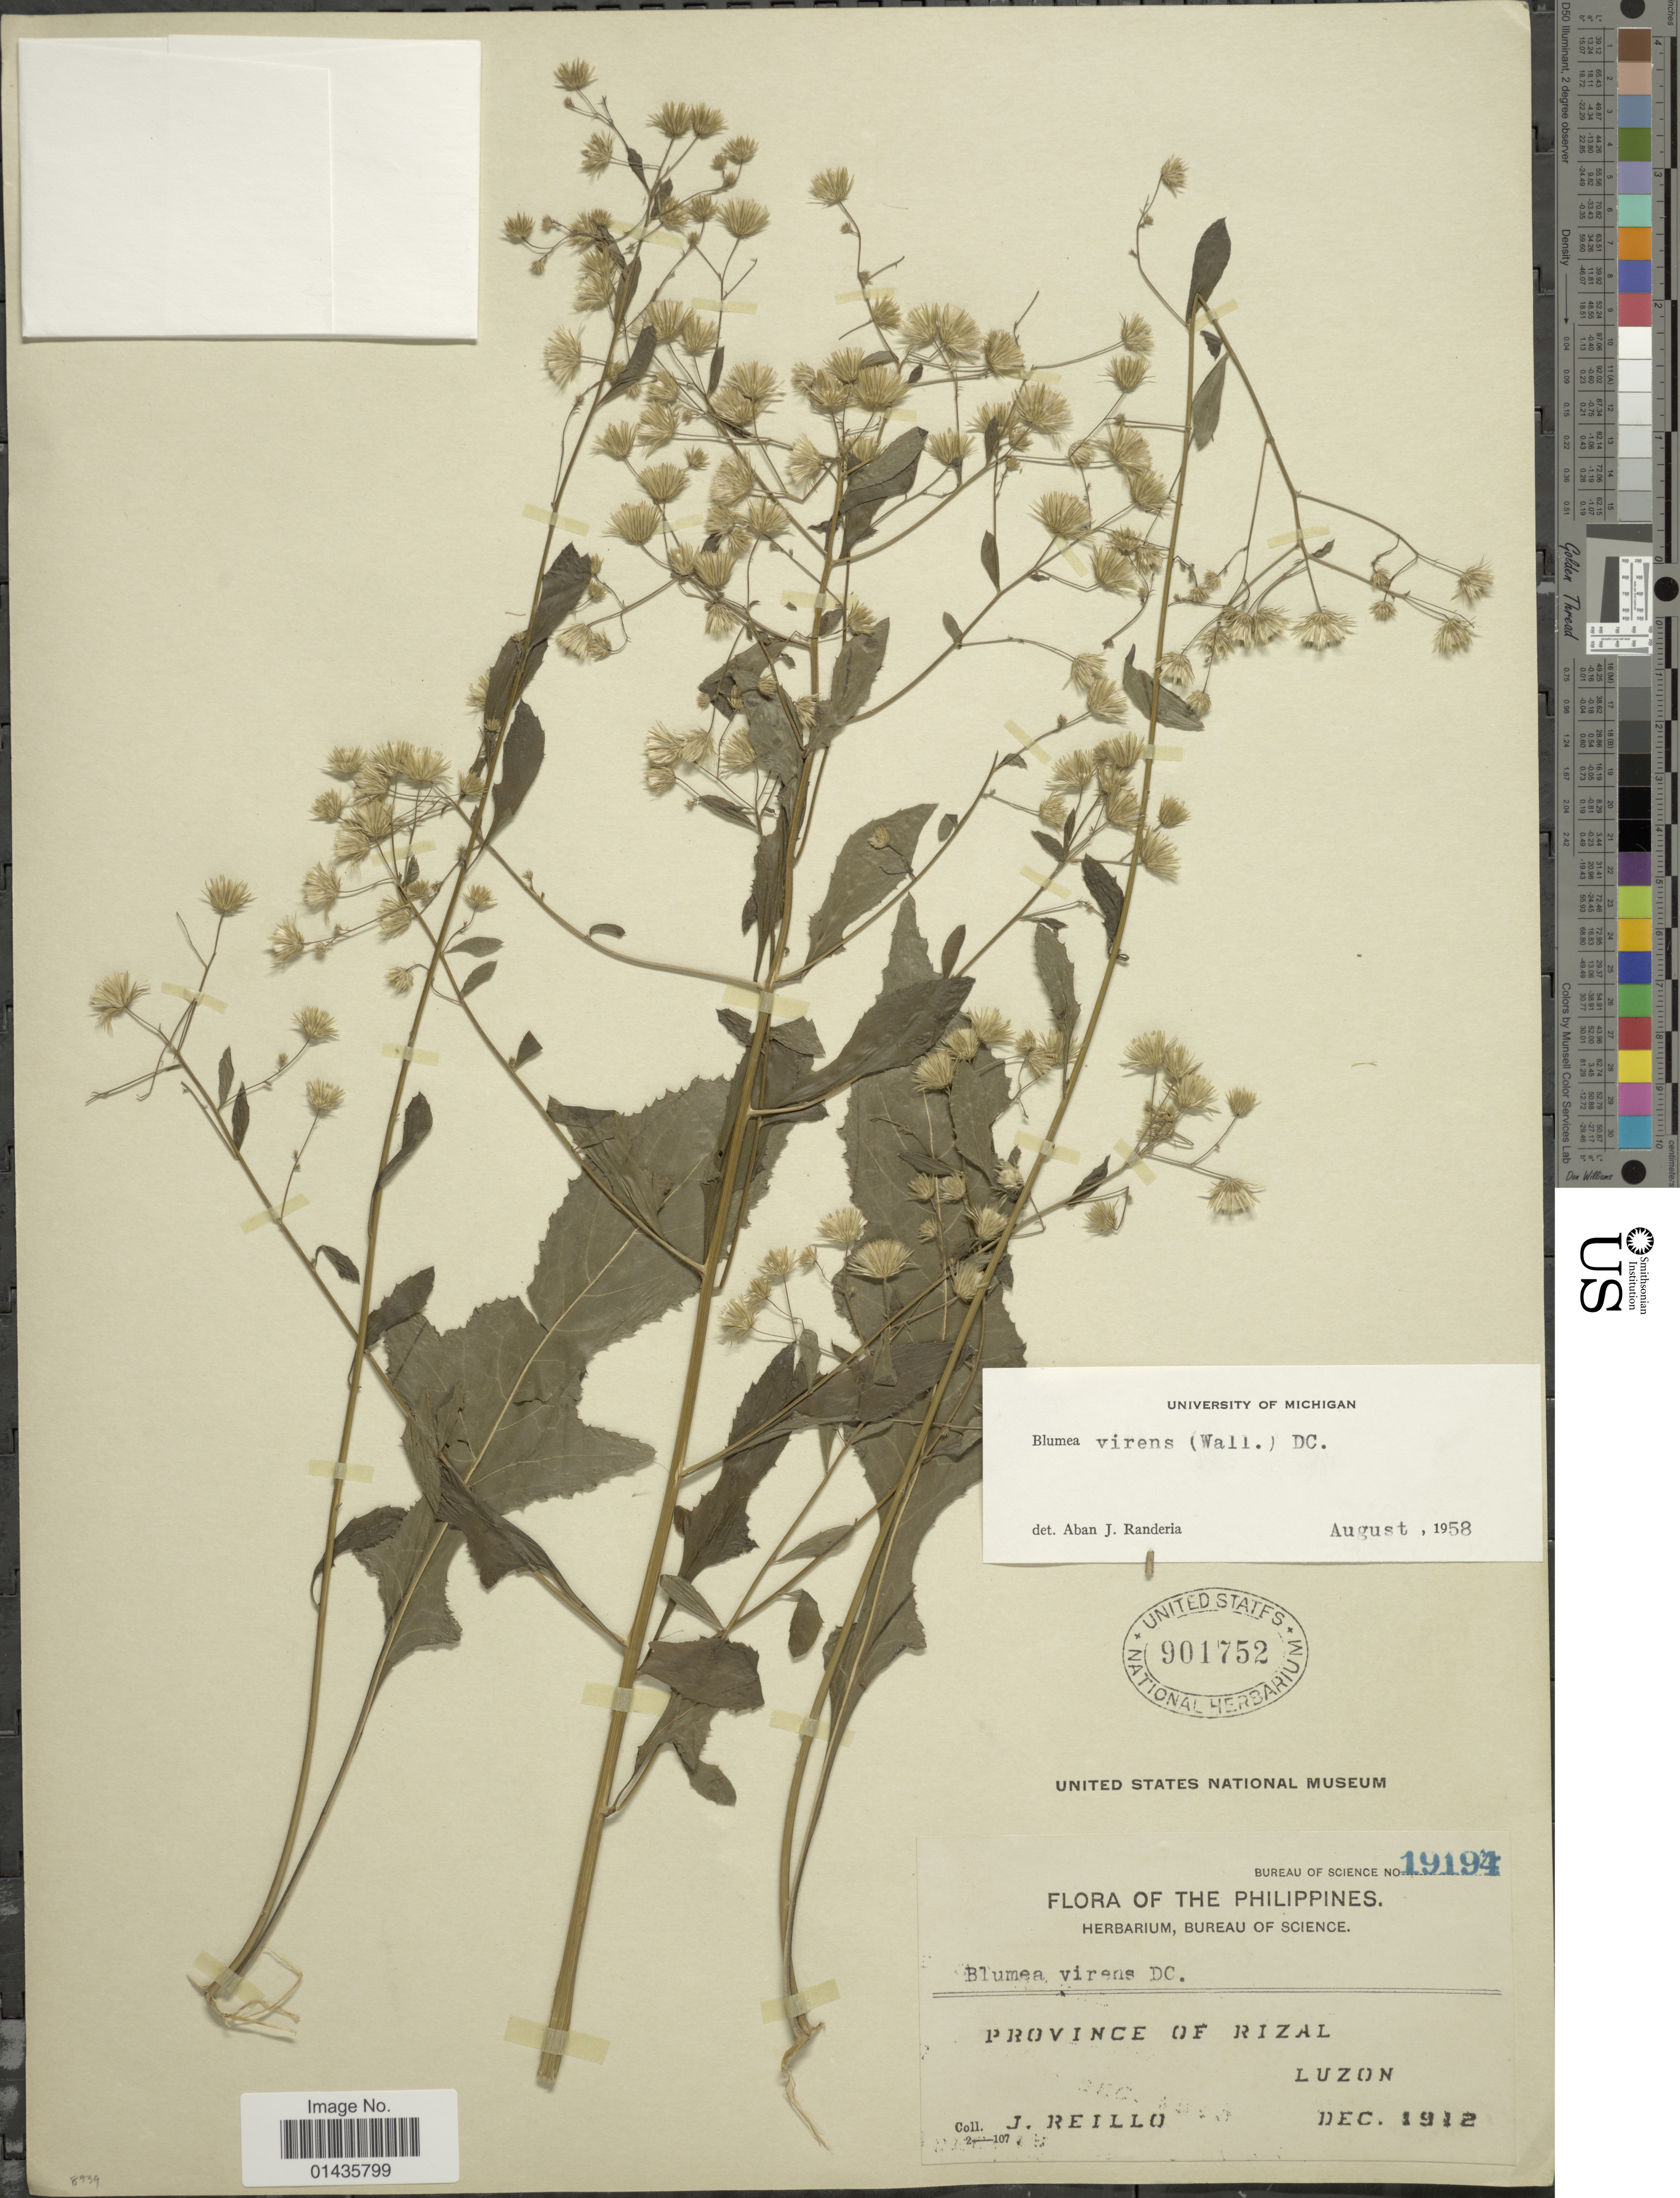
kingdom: Plantae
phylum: Tracheophyta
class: Magnoliopsida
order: Asterales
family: Asteraceae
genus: Blumea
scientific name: Blumea virens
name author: DC.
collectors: J. Reillo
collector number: Bureau of Science 19194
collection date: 1912-12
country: Philippines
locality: Province of Rizal, Luzon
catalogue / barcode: US 901752